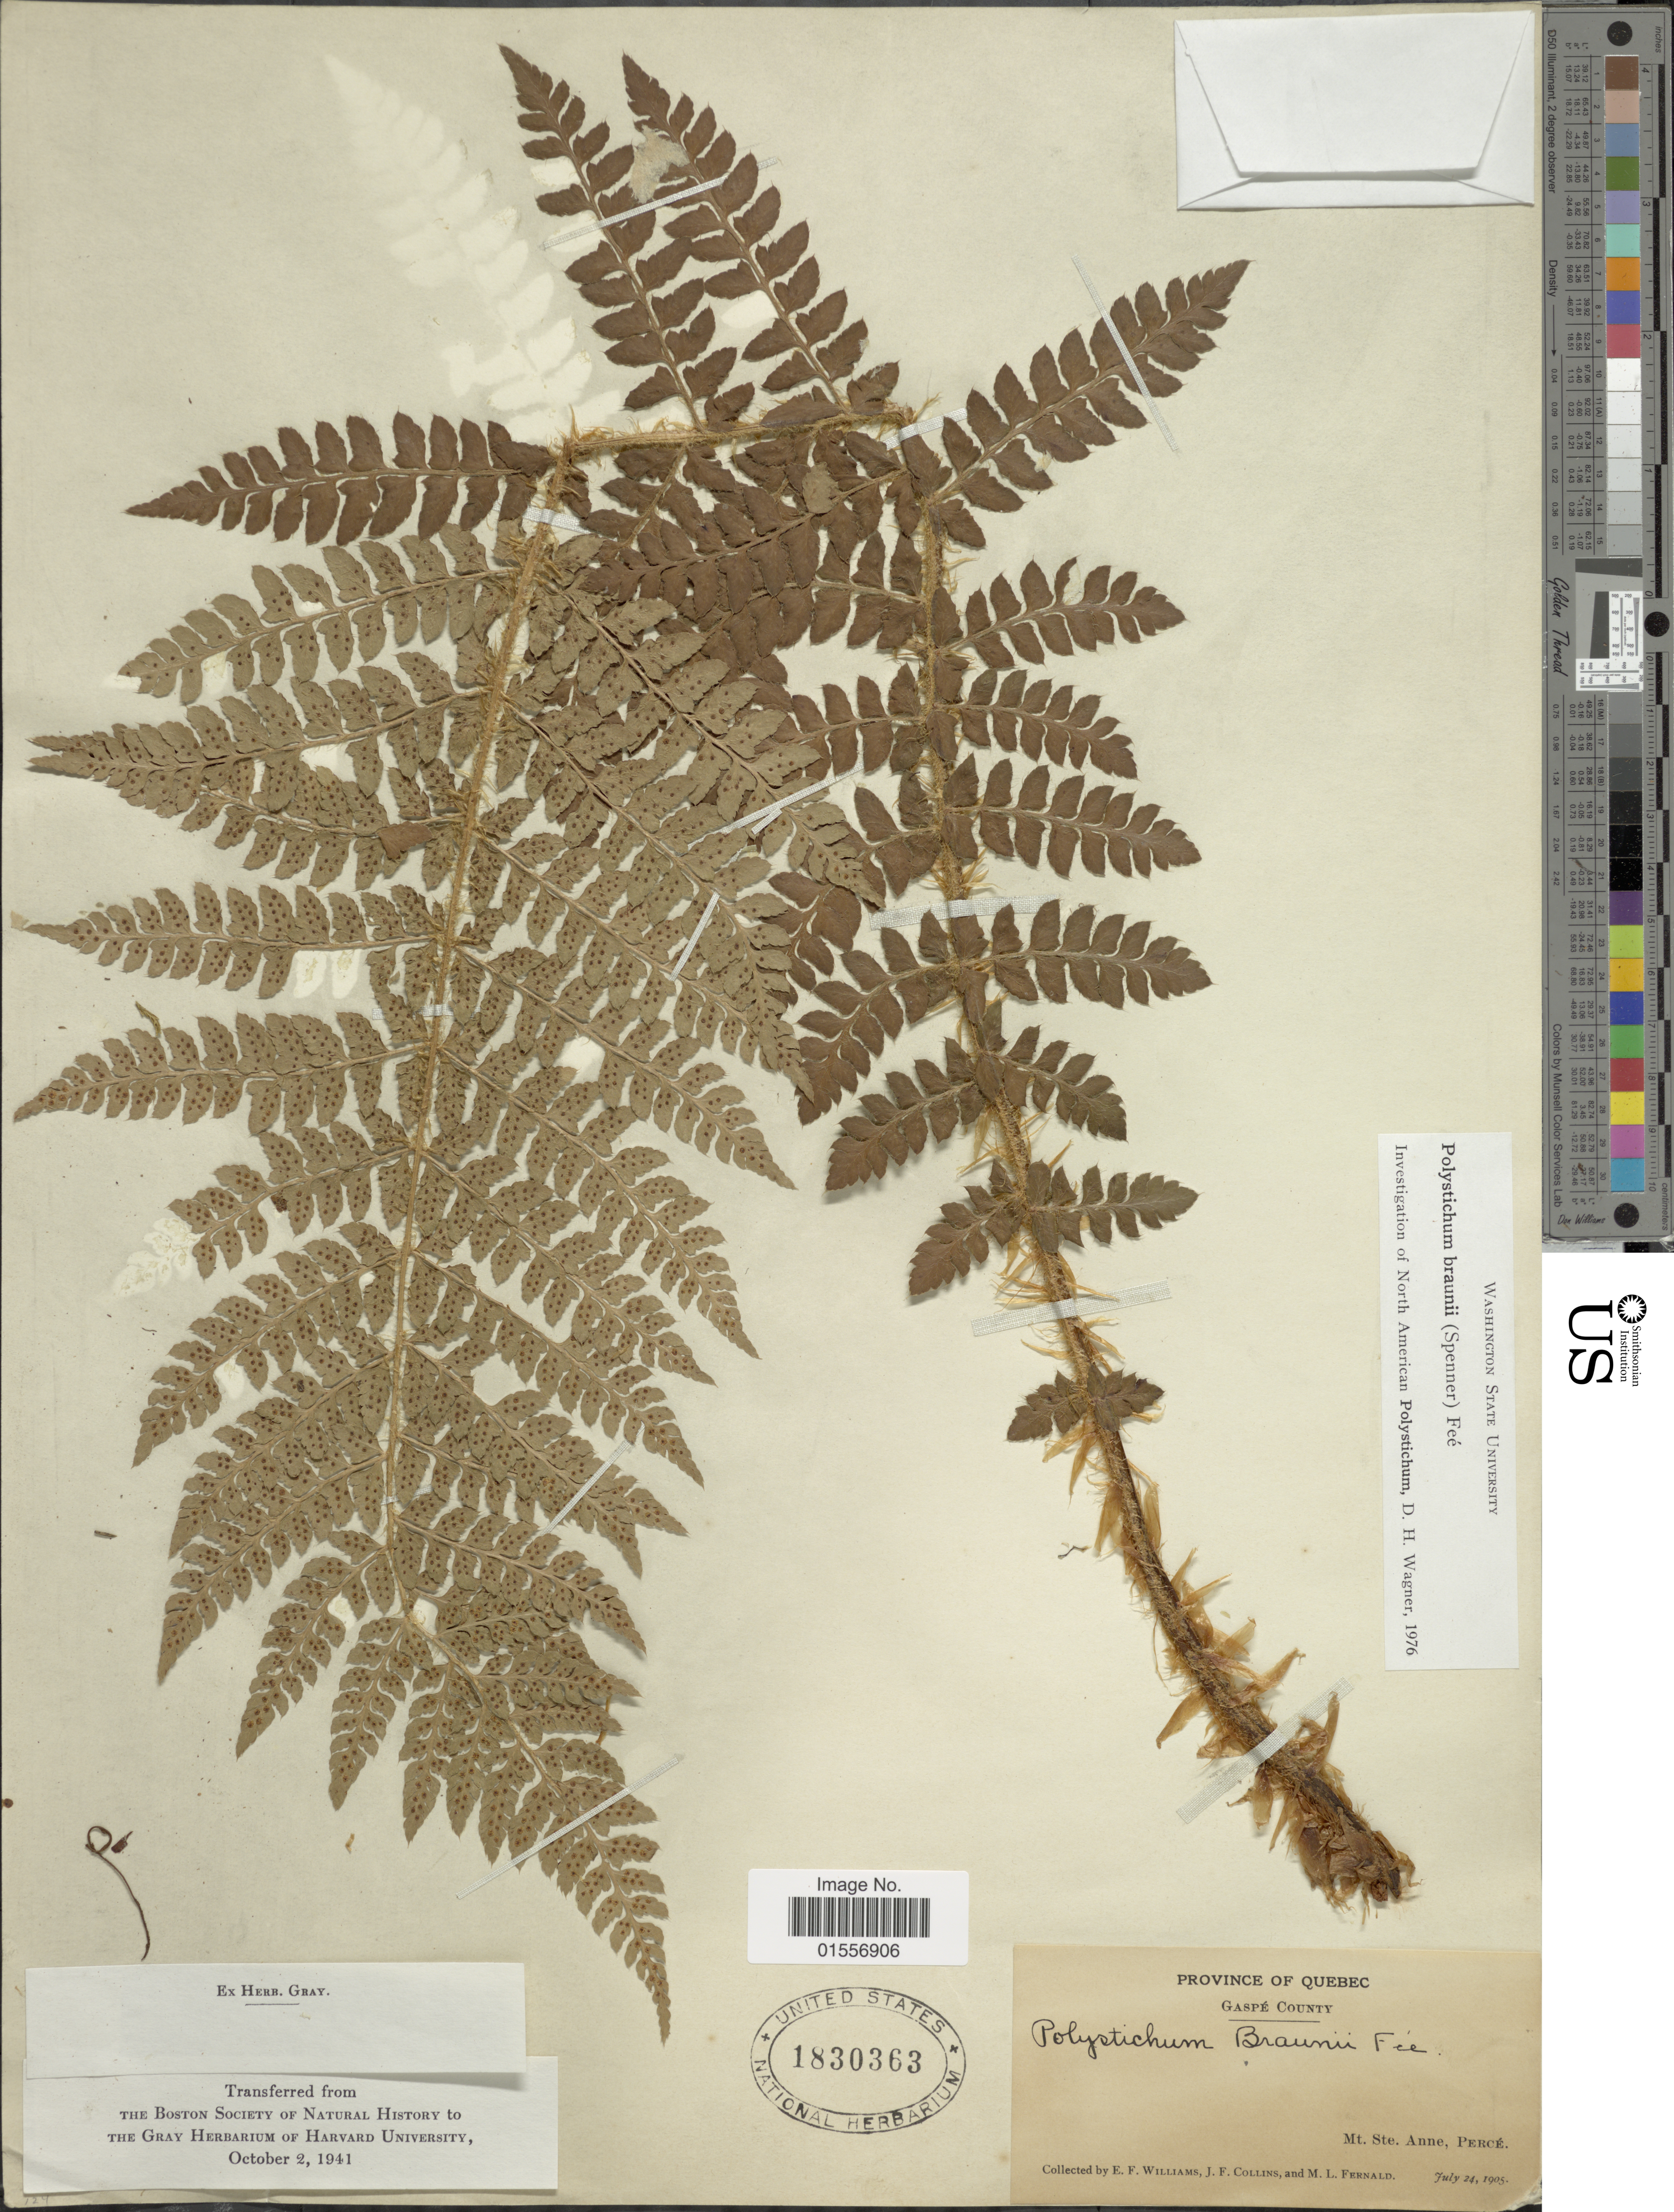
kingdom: Plantae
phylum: Tracheophyta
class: Polypodiopsida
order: Polypodiales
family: Dryopteridaceae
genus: Polystichum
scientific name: Polystichum braunii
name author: (Spenn.) Fée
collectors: E. Williams, J. Collins & M. L. Fernald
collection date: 1905-07-24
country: Canada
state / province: Quebec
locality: Gaspe County, Mt. Ste. Anne, Perce.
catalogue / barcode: US 1830363